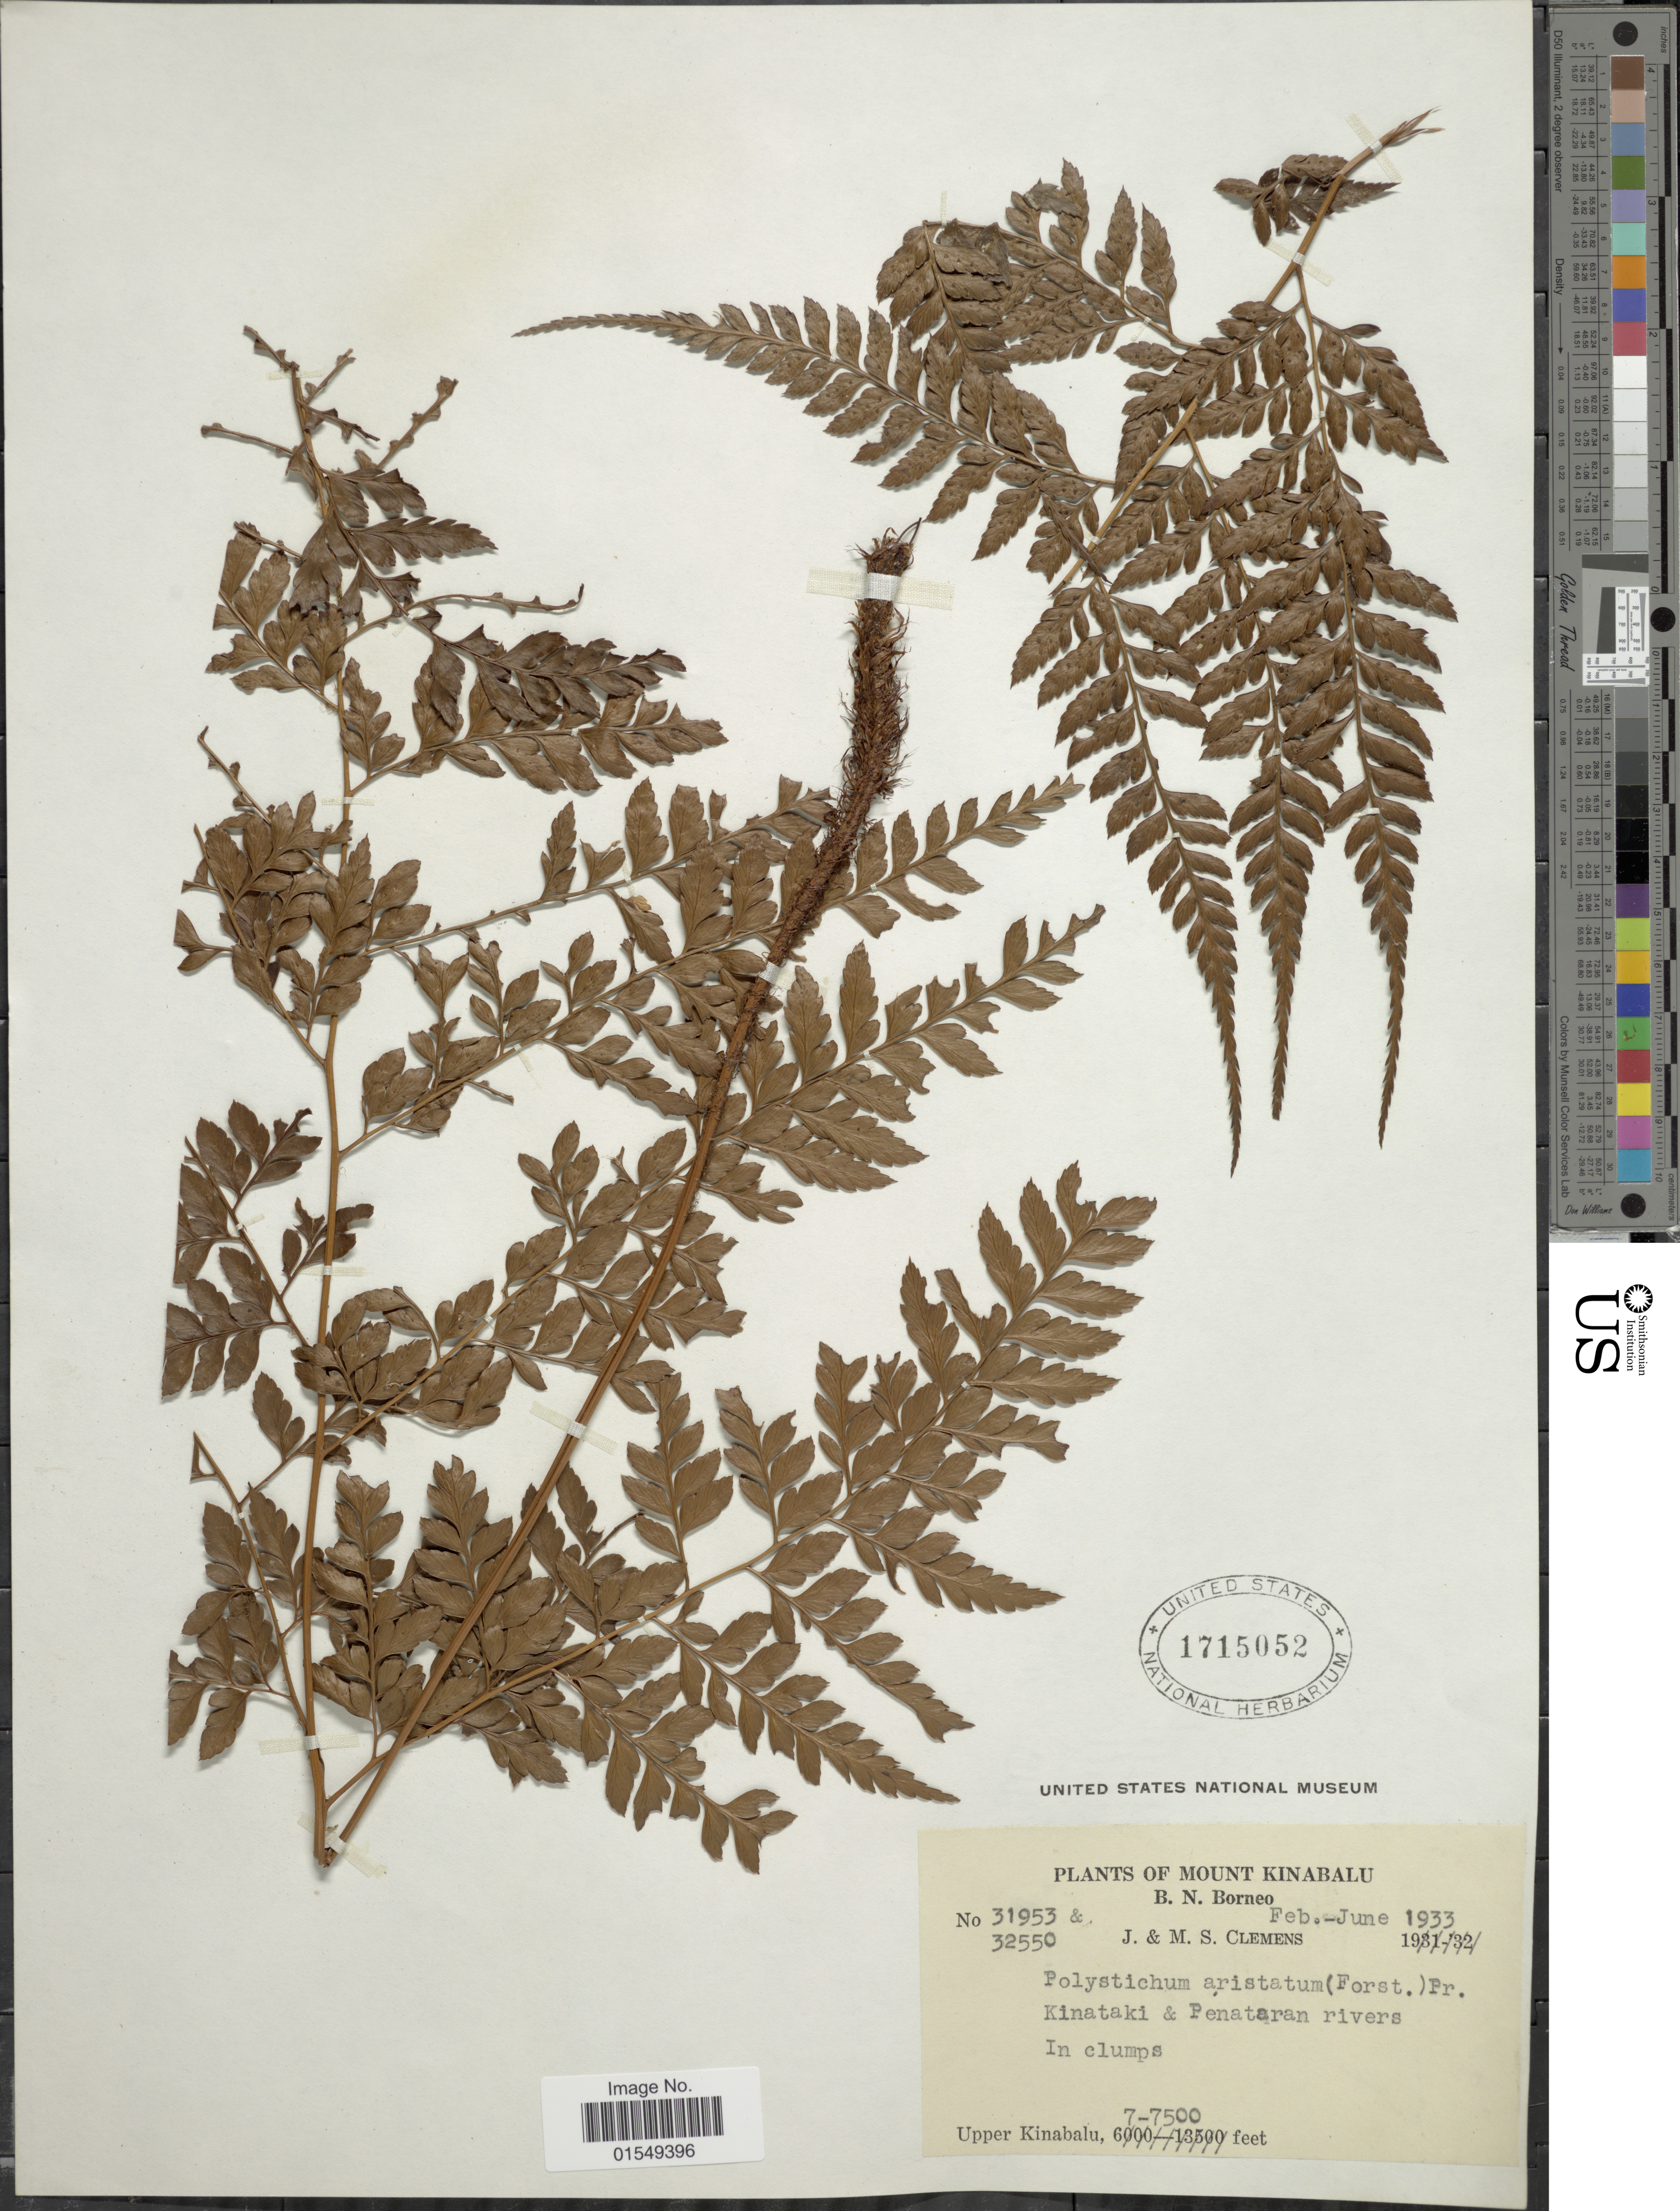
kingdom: Plantae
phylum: Tracheophyta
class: Polypodiopsida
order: Polypodiales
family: Dryopteridaceae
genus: Arachniodes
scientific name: Arachniodes carvifolia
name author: (Kunze) Ching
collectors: J. Clemens & M. S. Clemens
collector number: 31953/32550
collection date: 1933-02/1933-06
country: Malaysia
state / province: Sabah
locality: Mount Kinabalu, B. N. Borneo, Kinataki & Penataran rivers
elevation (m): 2134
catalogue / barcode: US 1715052